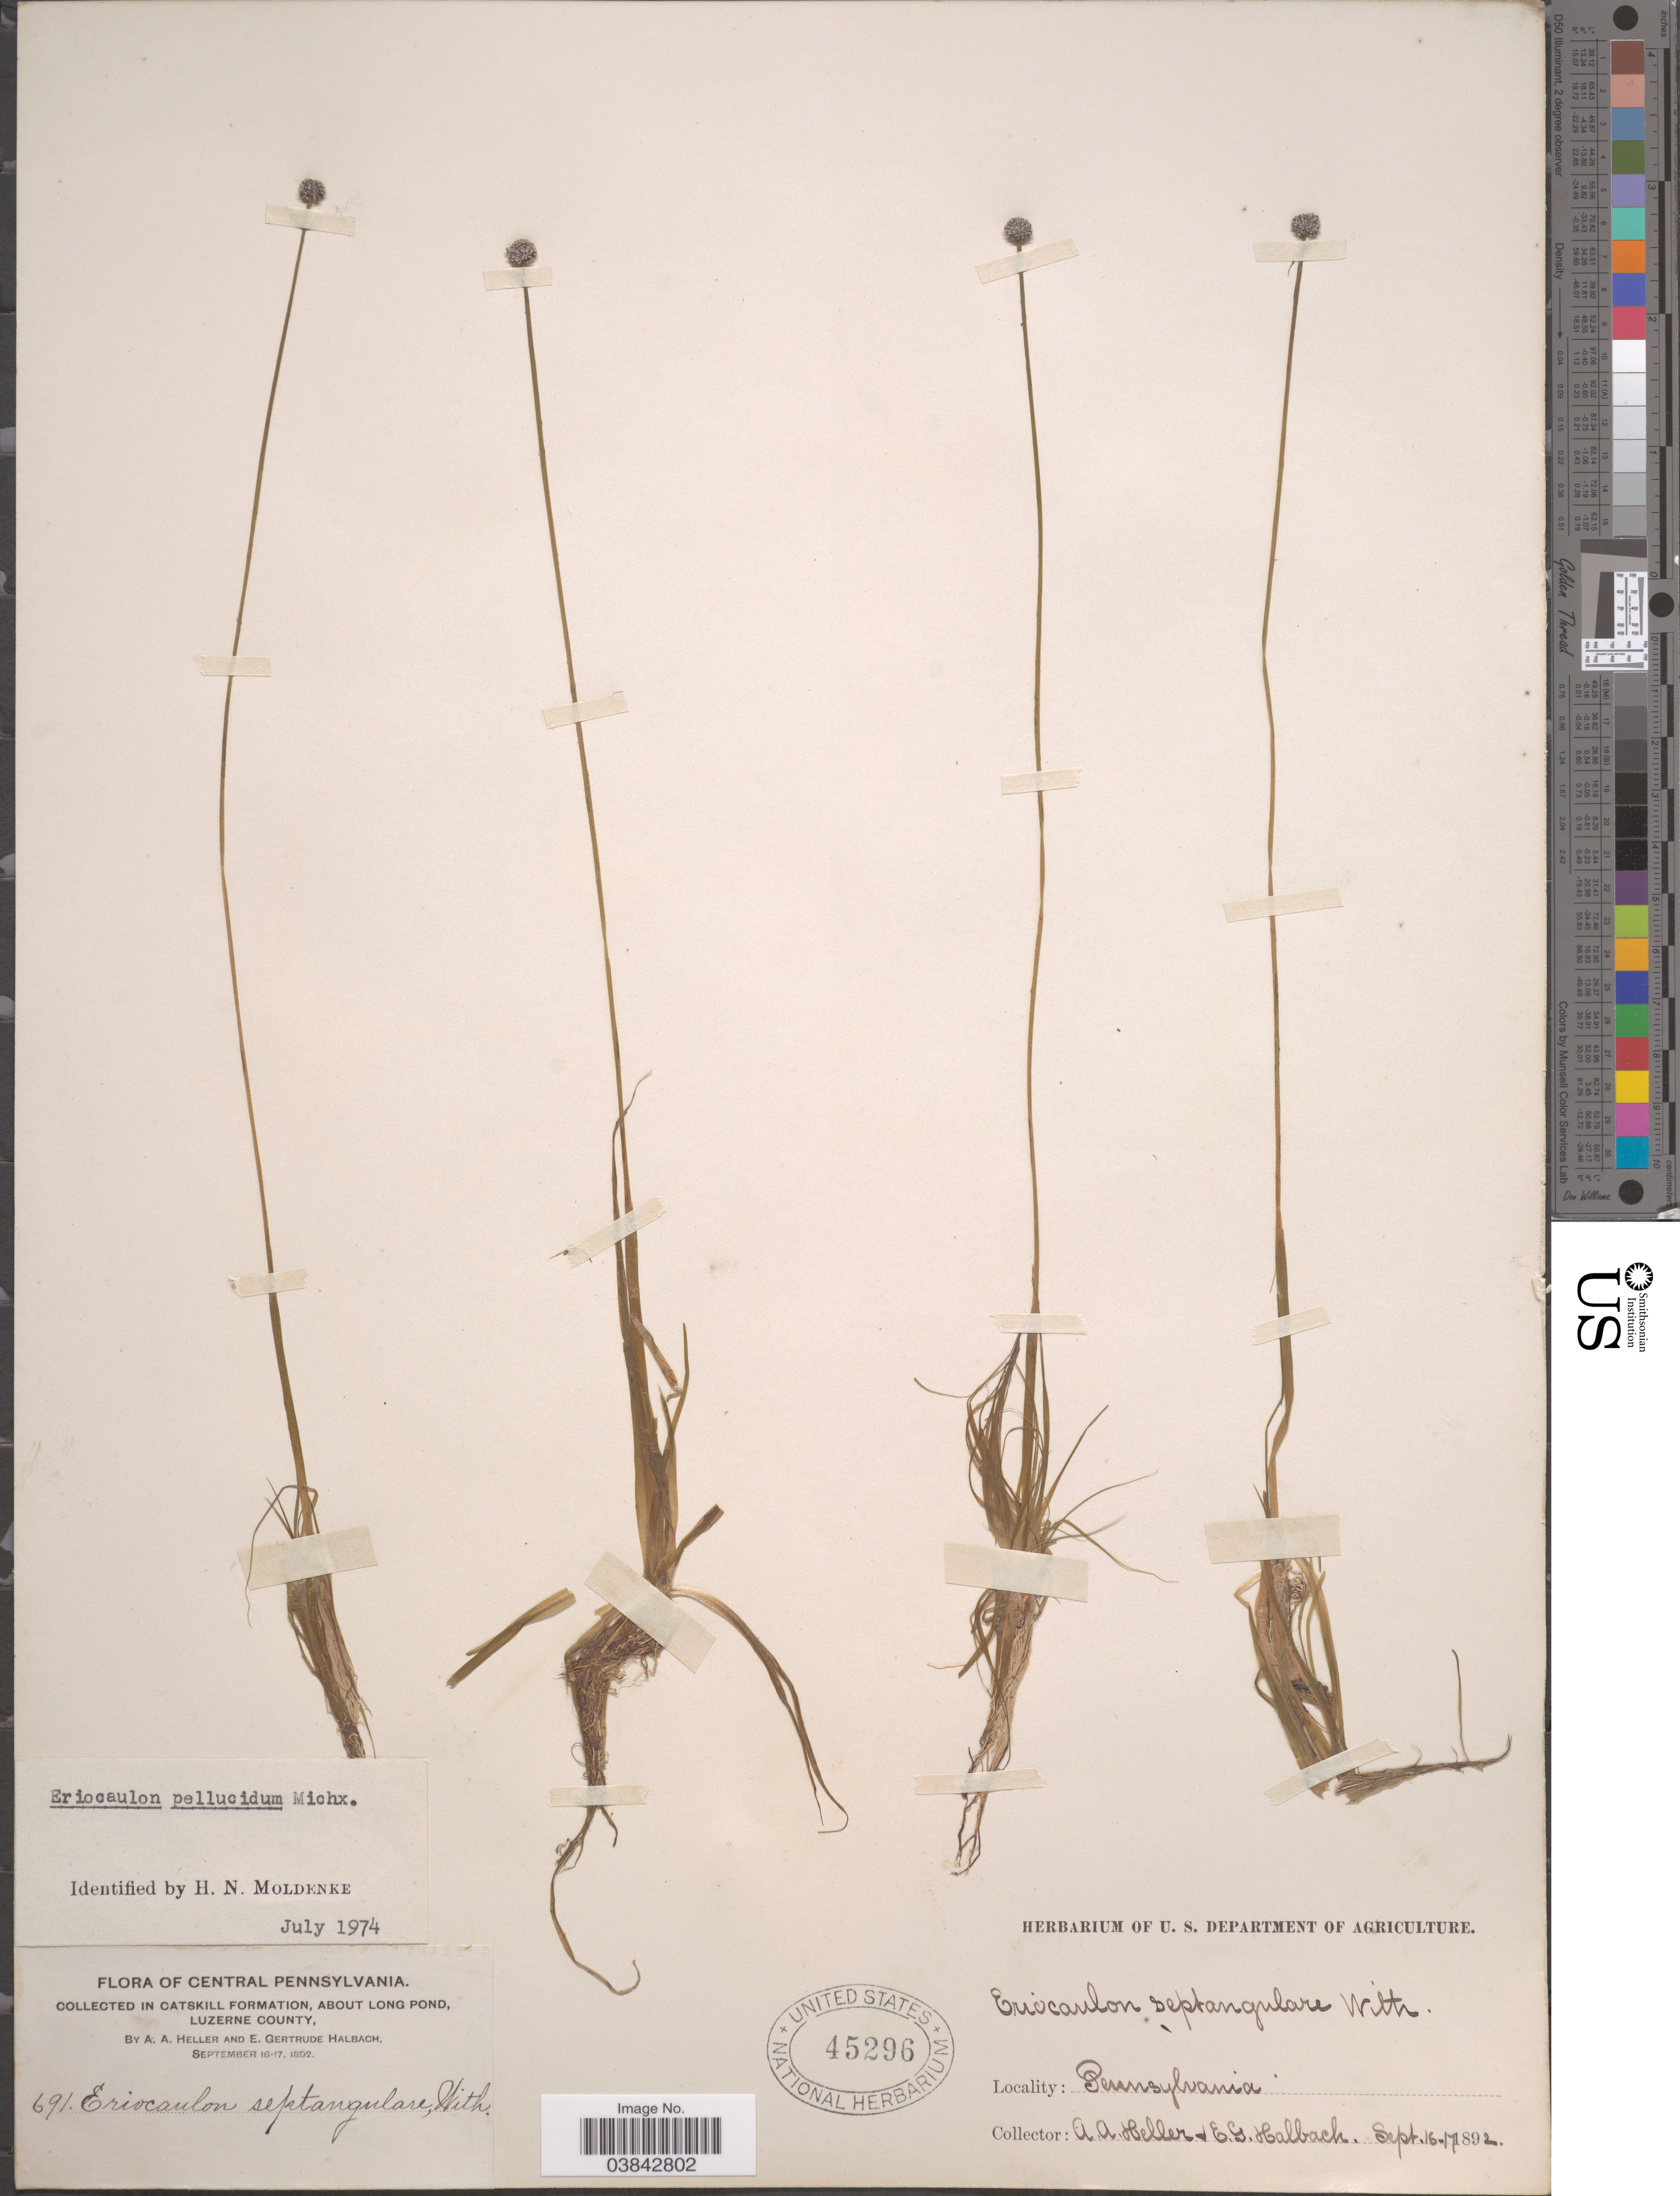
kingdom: Plantae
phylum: Tracheophyta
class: Liliopsida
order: Poales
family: Eriocaulaceae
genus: Eriocaulon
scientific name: Eriocaulon aquaticum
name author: (Hill) Druce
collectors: A. A. Heller & E. G. Halbach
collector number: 691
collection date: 1892-09-16/1892-09-17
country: United States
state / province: Pennsylvania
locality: Central Pennsylvania. In Catskill Formation, about Long Pond, Luzerne County.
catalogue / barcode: US 45296